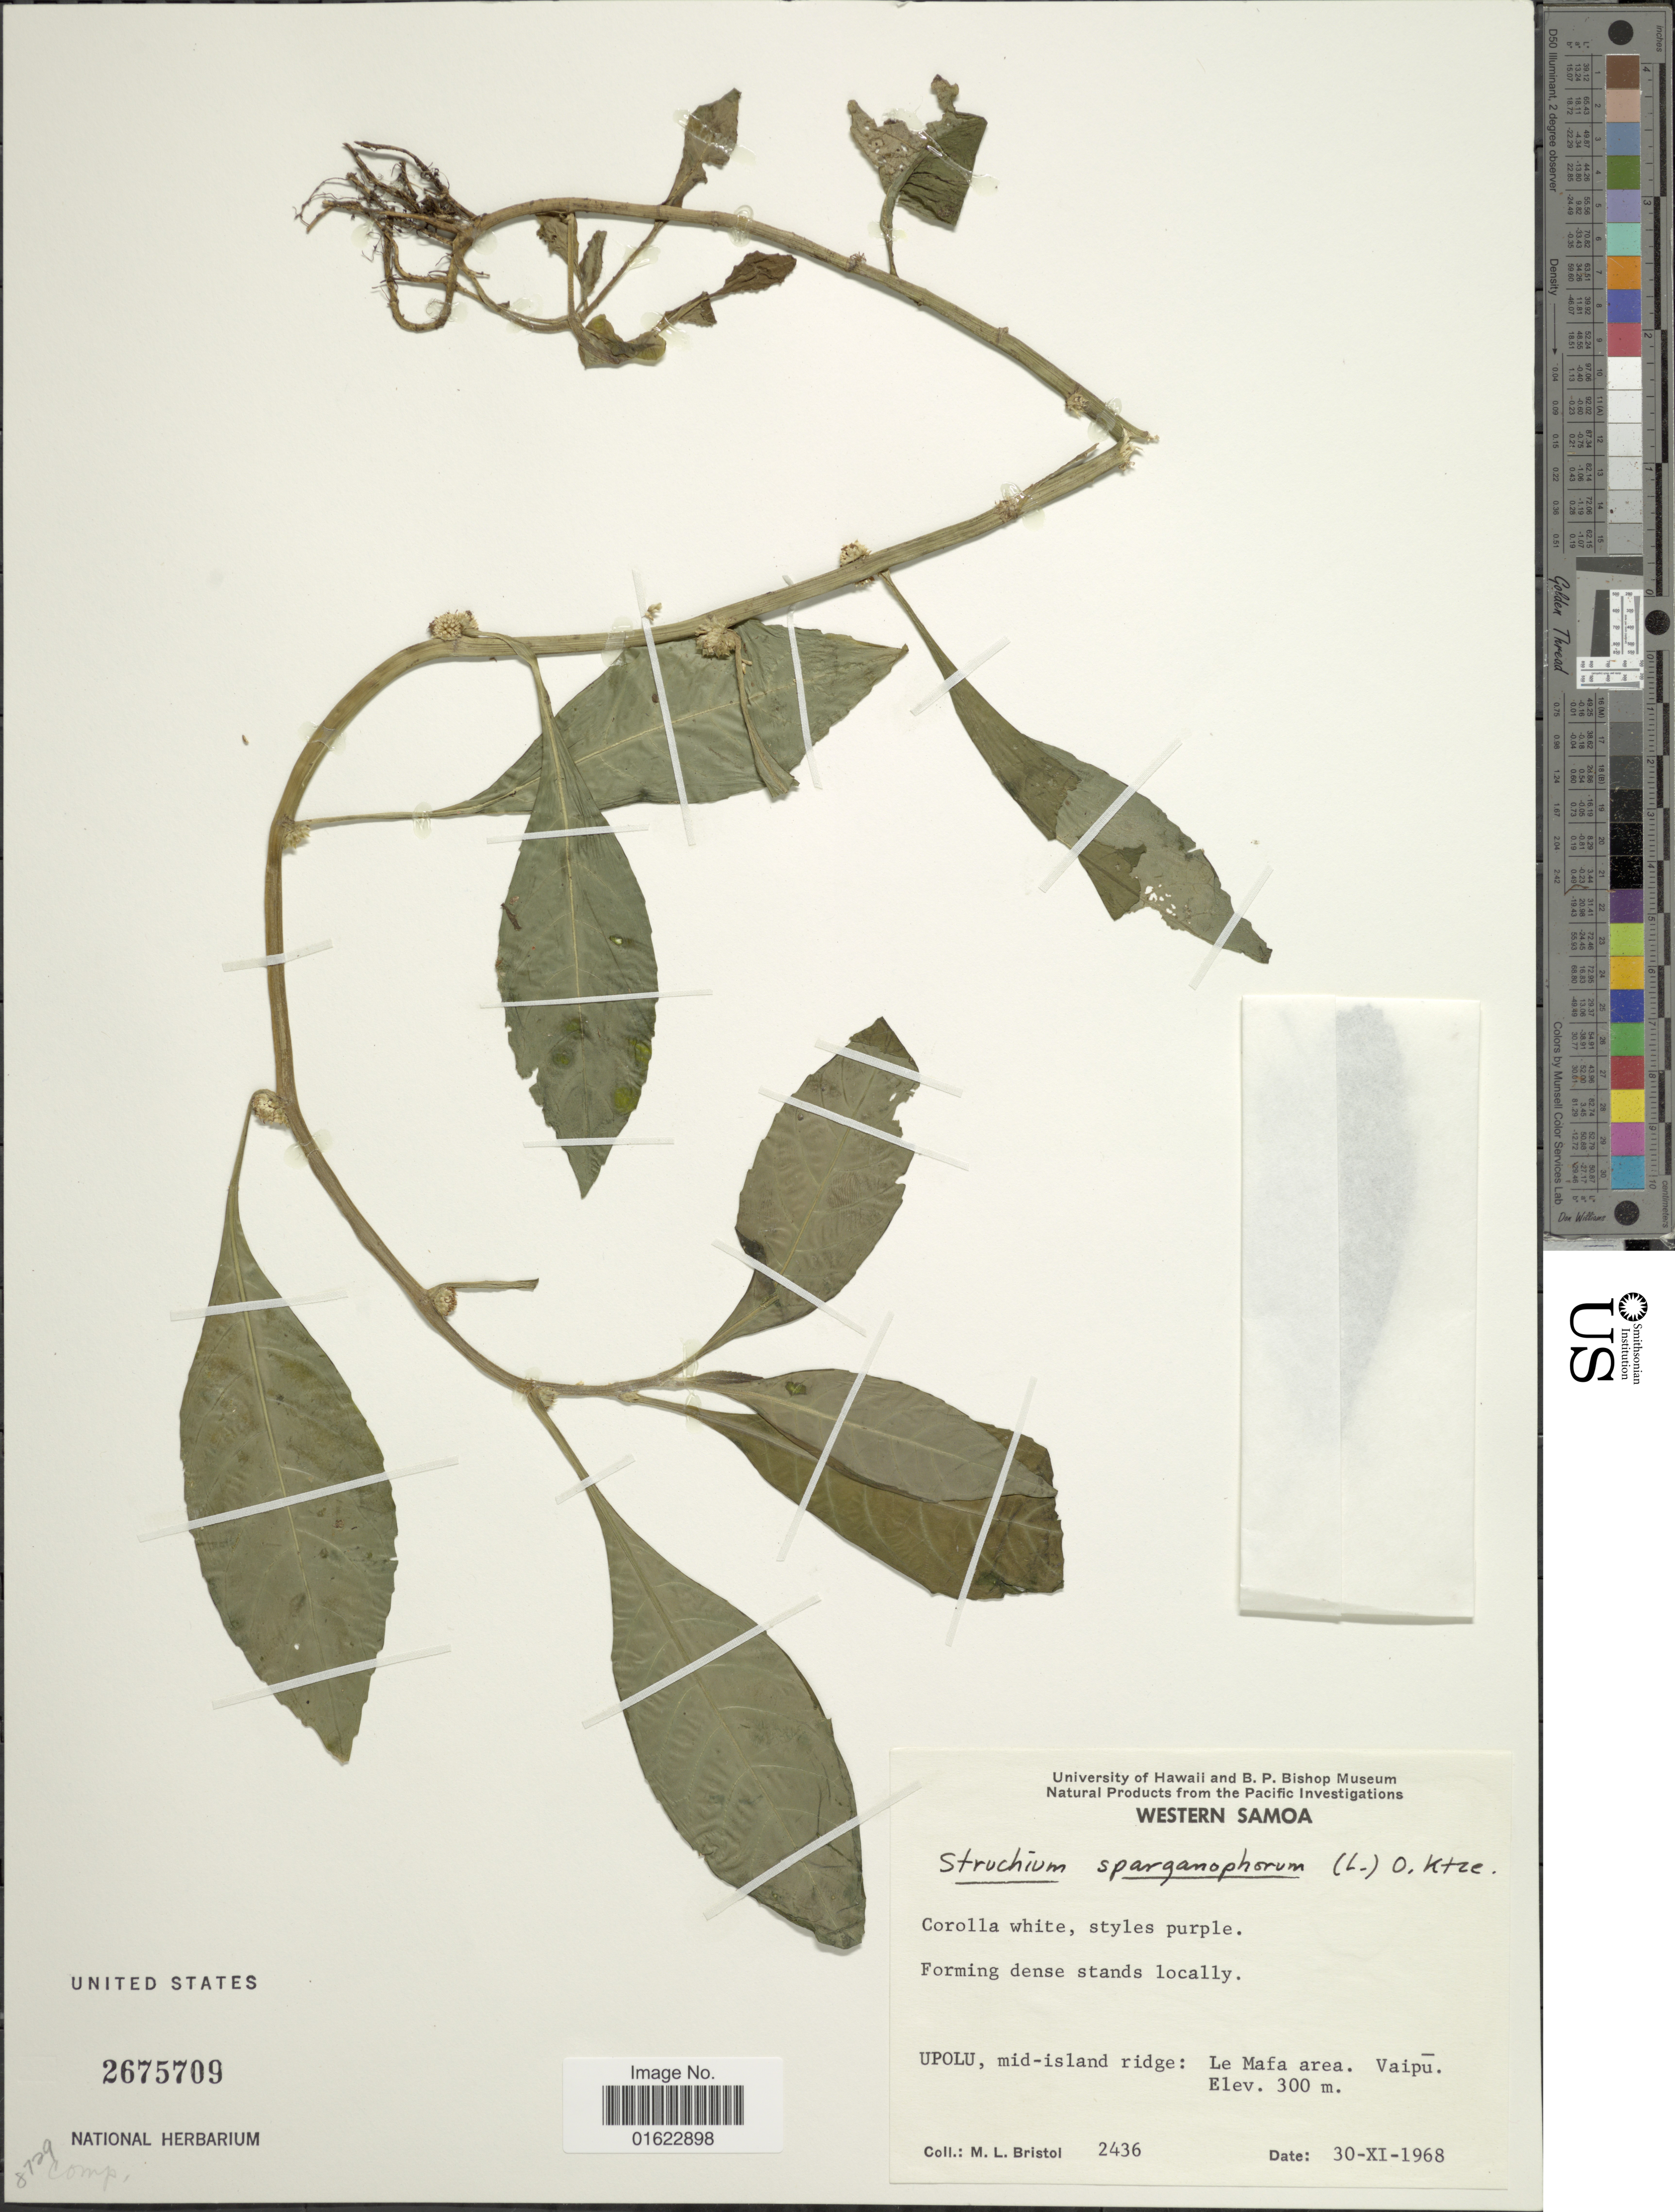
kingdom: Plantae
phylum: Tracheophyta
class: Magnoliopsida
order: Asterales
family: Asteraceae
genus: Struchium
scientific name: Struchium sparganophorum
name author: (L.) Kuntze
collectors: M. L. Bristol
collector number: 2436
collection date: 1968-11-30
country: Samoa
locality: Western Samoa. Upolu, mid-island ridge: Le Mafa area. Vaipu.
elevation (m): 300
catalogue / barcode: US 2675709